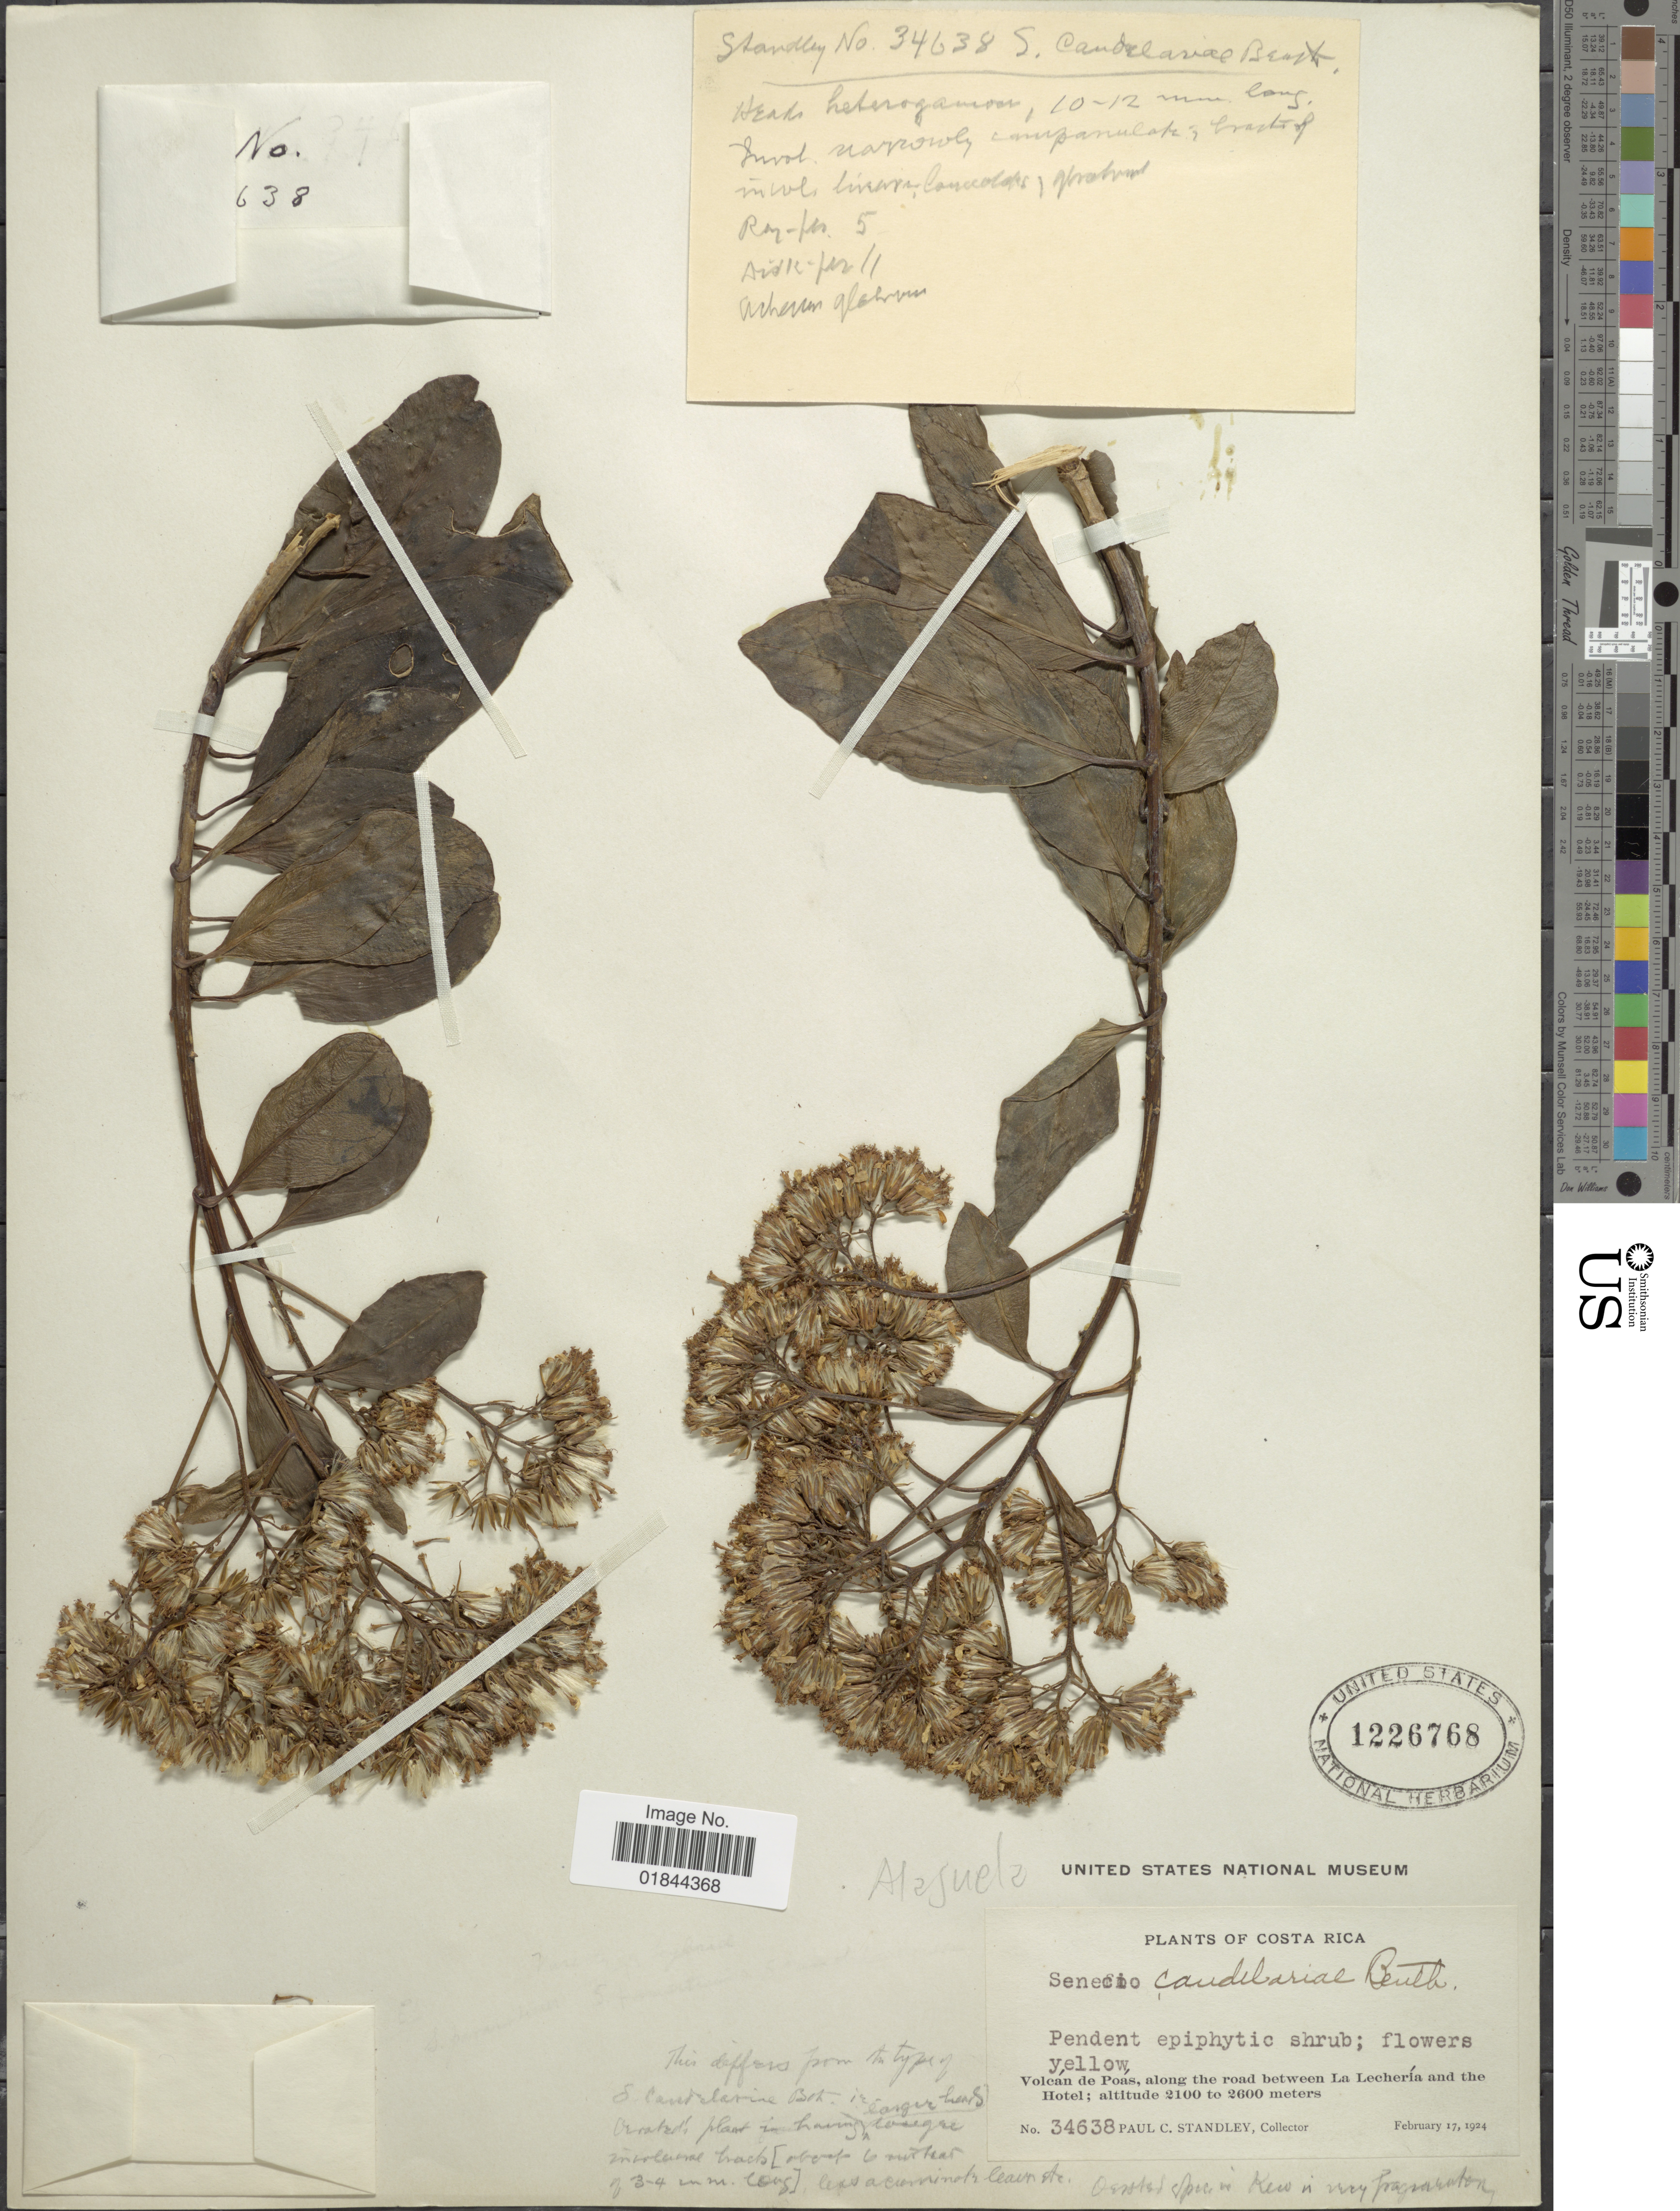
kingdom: Plantae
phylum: Tracheophyta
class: Magnoliopsida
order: Asterales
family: Asteraceae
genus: Pentacalia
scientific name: Pentacalia wilburii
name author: H. Rob.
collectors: P. C. Standley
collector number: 34638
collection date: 1924-02-17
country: Costa Rica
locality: Volcan de Poás, along the road between La Lechería and the Hotel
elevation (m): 2100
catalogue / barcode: US 1226768